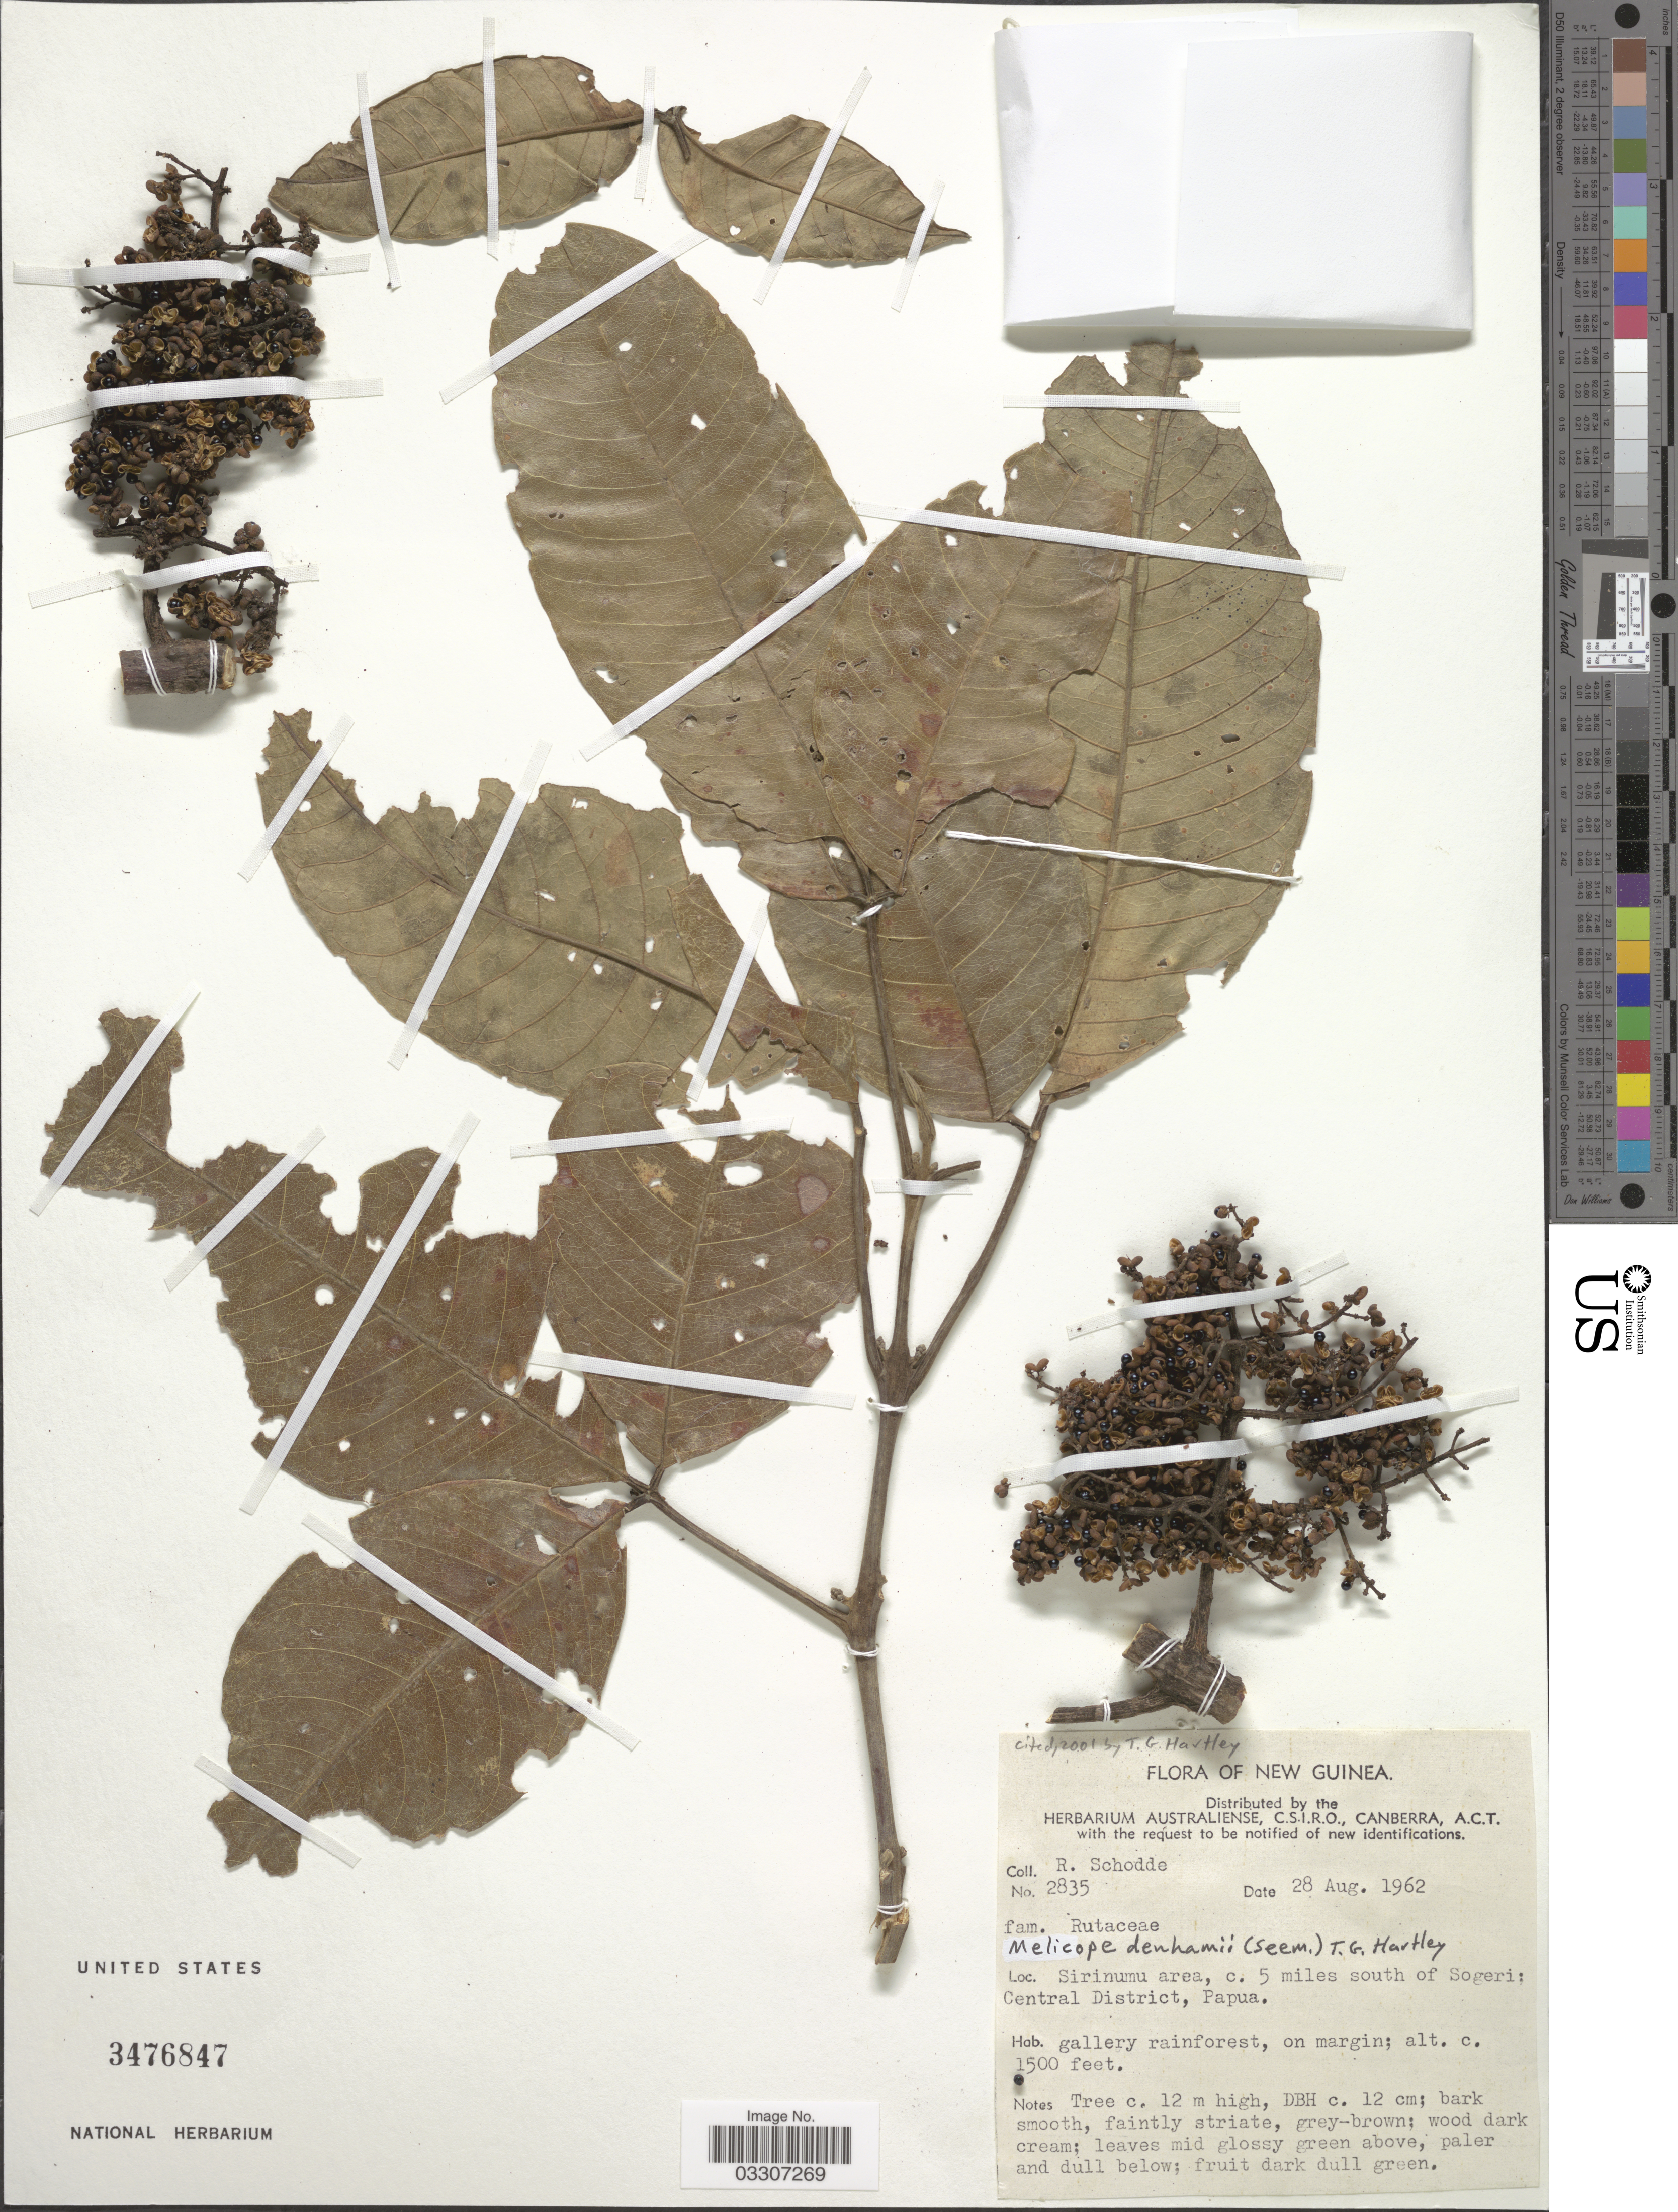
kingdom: Plantae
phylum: Tracheophyta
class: Magnoliopsida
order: Sapindales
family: Rutaceae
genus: Melicope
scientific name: Melicope denhamii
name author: (Seem.) T.G. Hartley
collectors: R. Schodde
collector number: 2835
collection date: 1962-08-28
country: Papua New Guinea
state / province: Central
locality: New Guinea. Sirinumu area, c. 5 miles south of Sogeri; Central District, Papua.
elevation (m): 457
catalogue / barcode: US 3476847